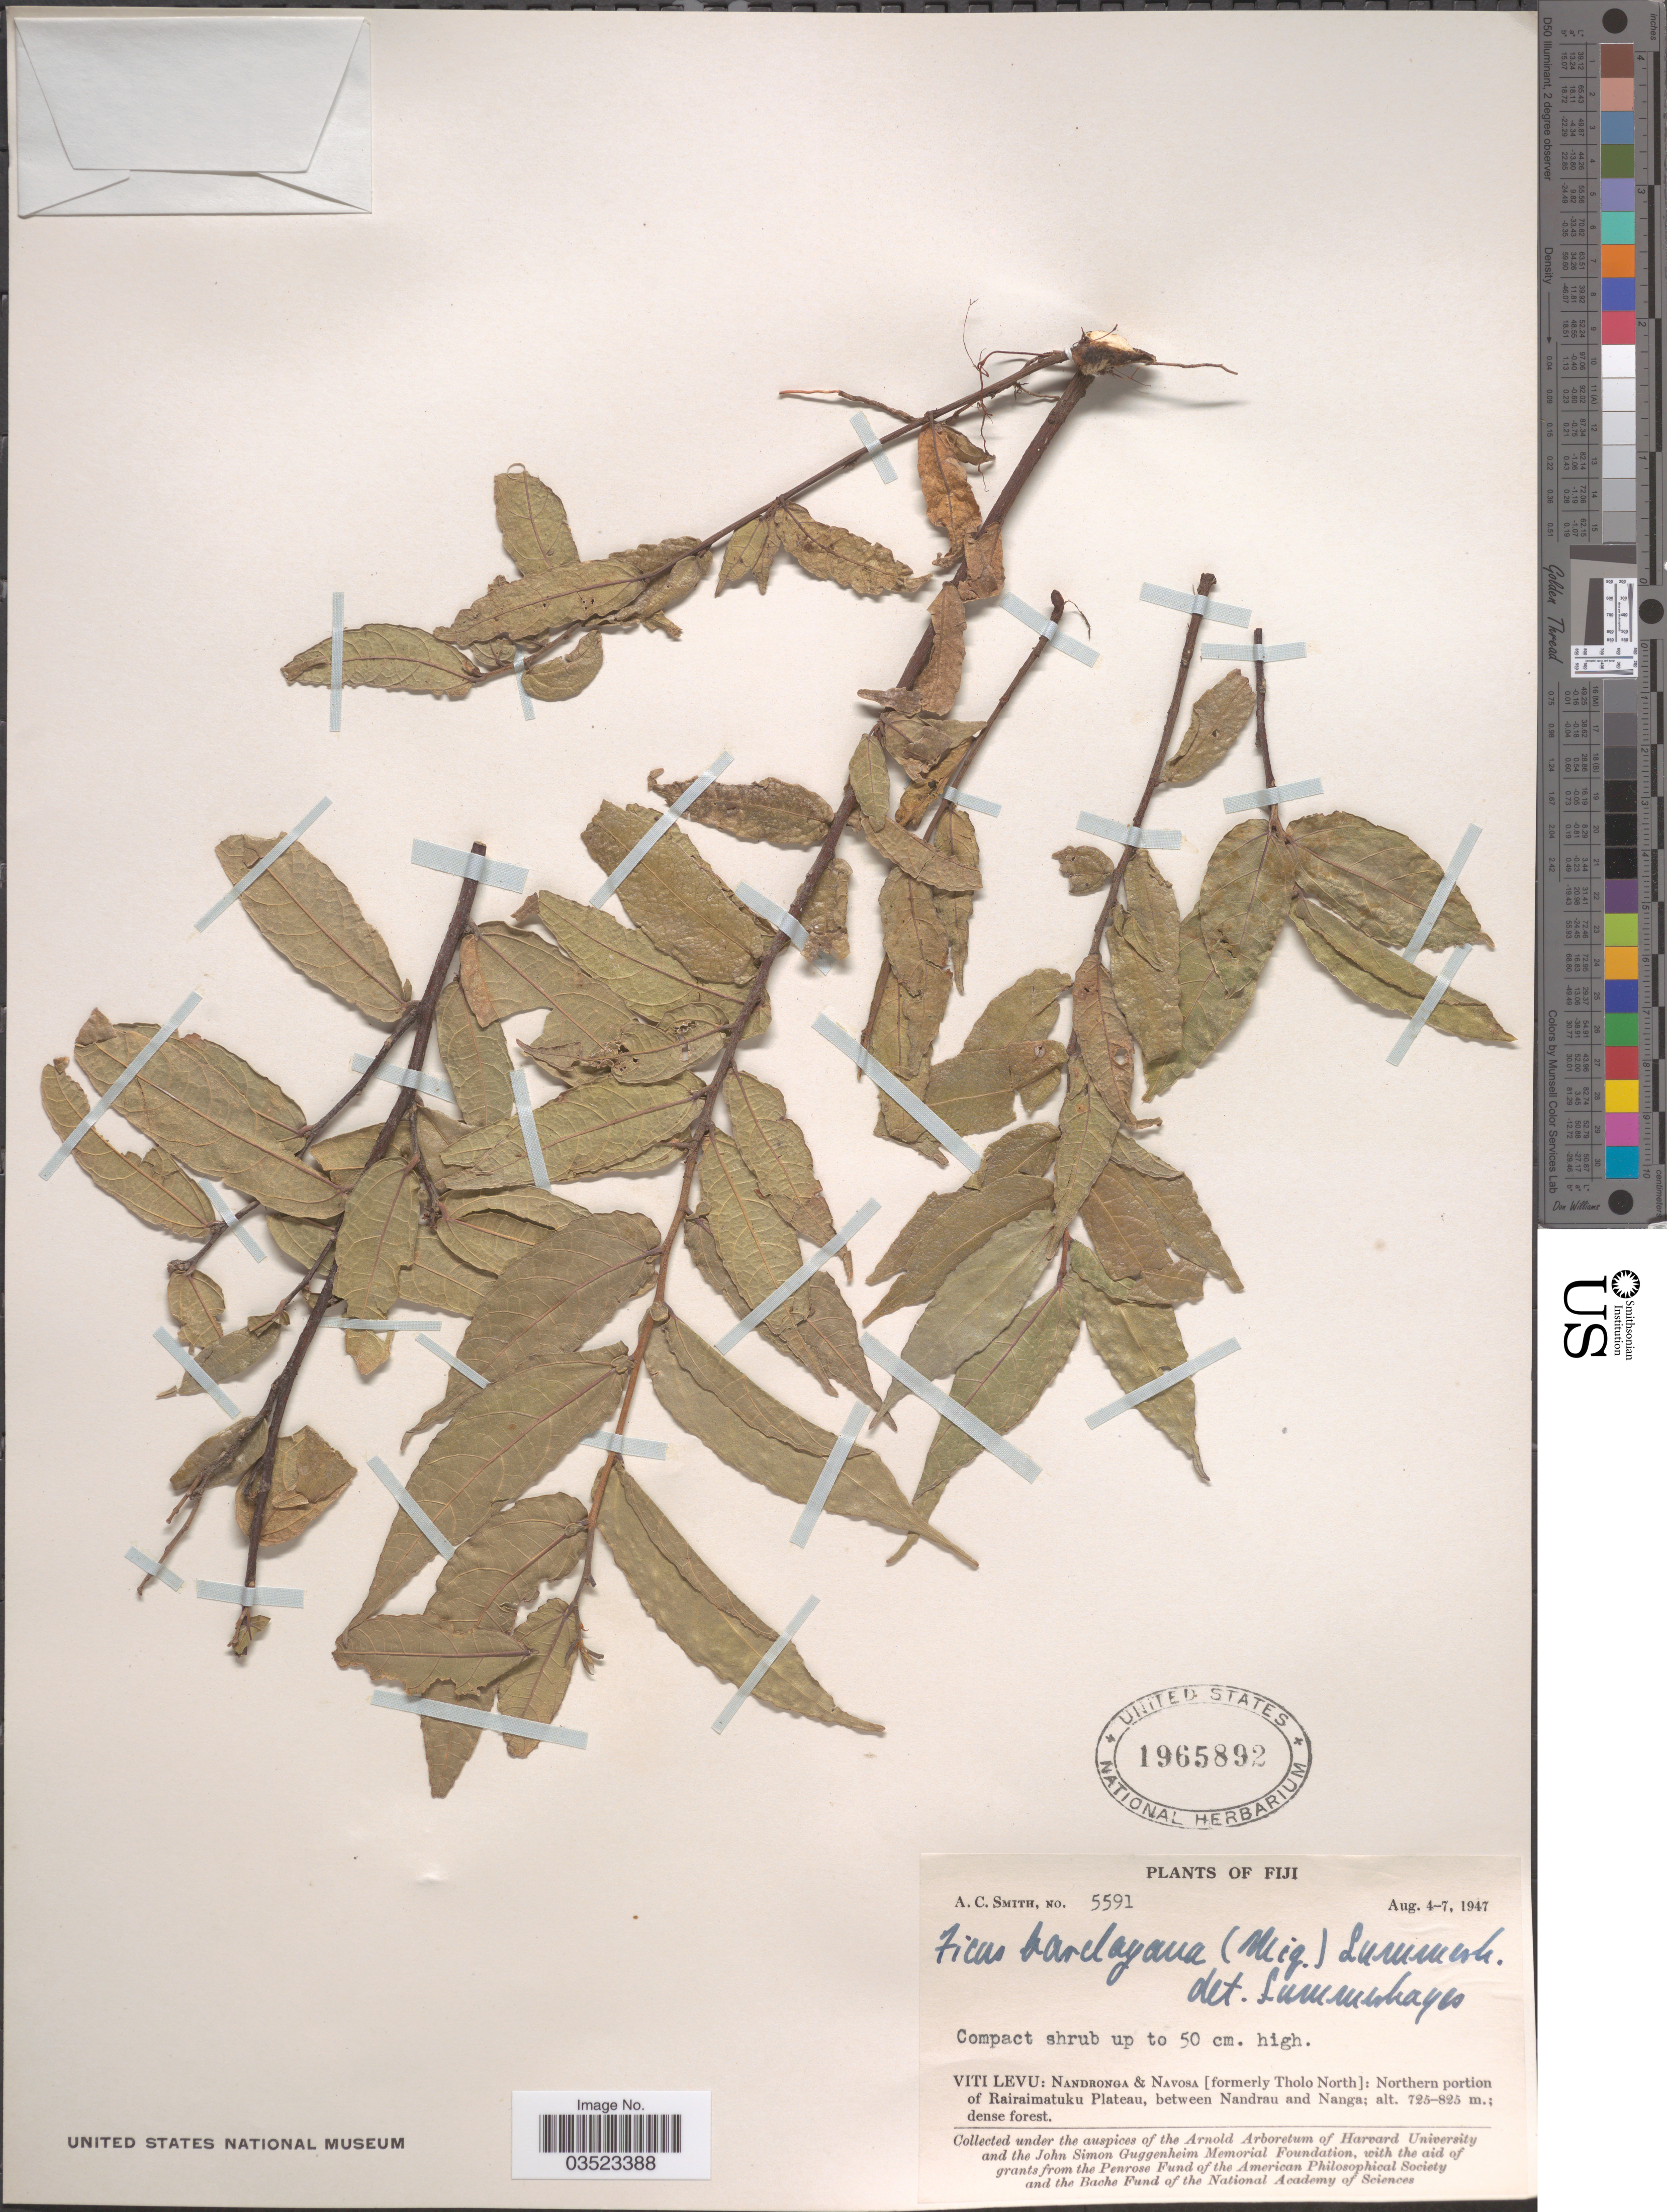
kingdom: Plantae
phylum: Tracheophyta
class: Magnoliopsida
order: Rosales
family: Moraceae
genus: Ficus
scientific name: Ficus barclayana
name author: (Miq.) Summerh.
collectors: A. C. Smith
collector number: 5591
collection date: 1947-08-04/1947-08-07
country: Fiji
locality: Viti Levu: Nandrongo & Navaso [formerly Tholo North]: Northern portion of Rairaimatuku Plateau, between Nandrau and Nanga.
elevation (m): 725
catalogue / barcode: US 1965892